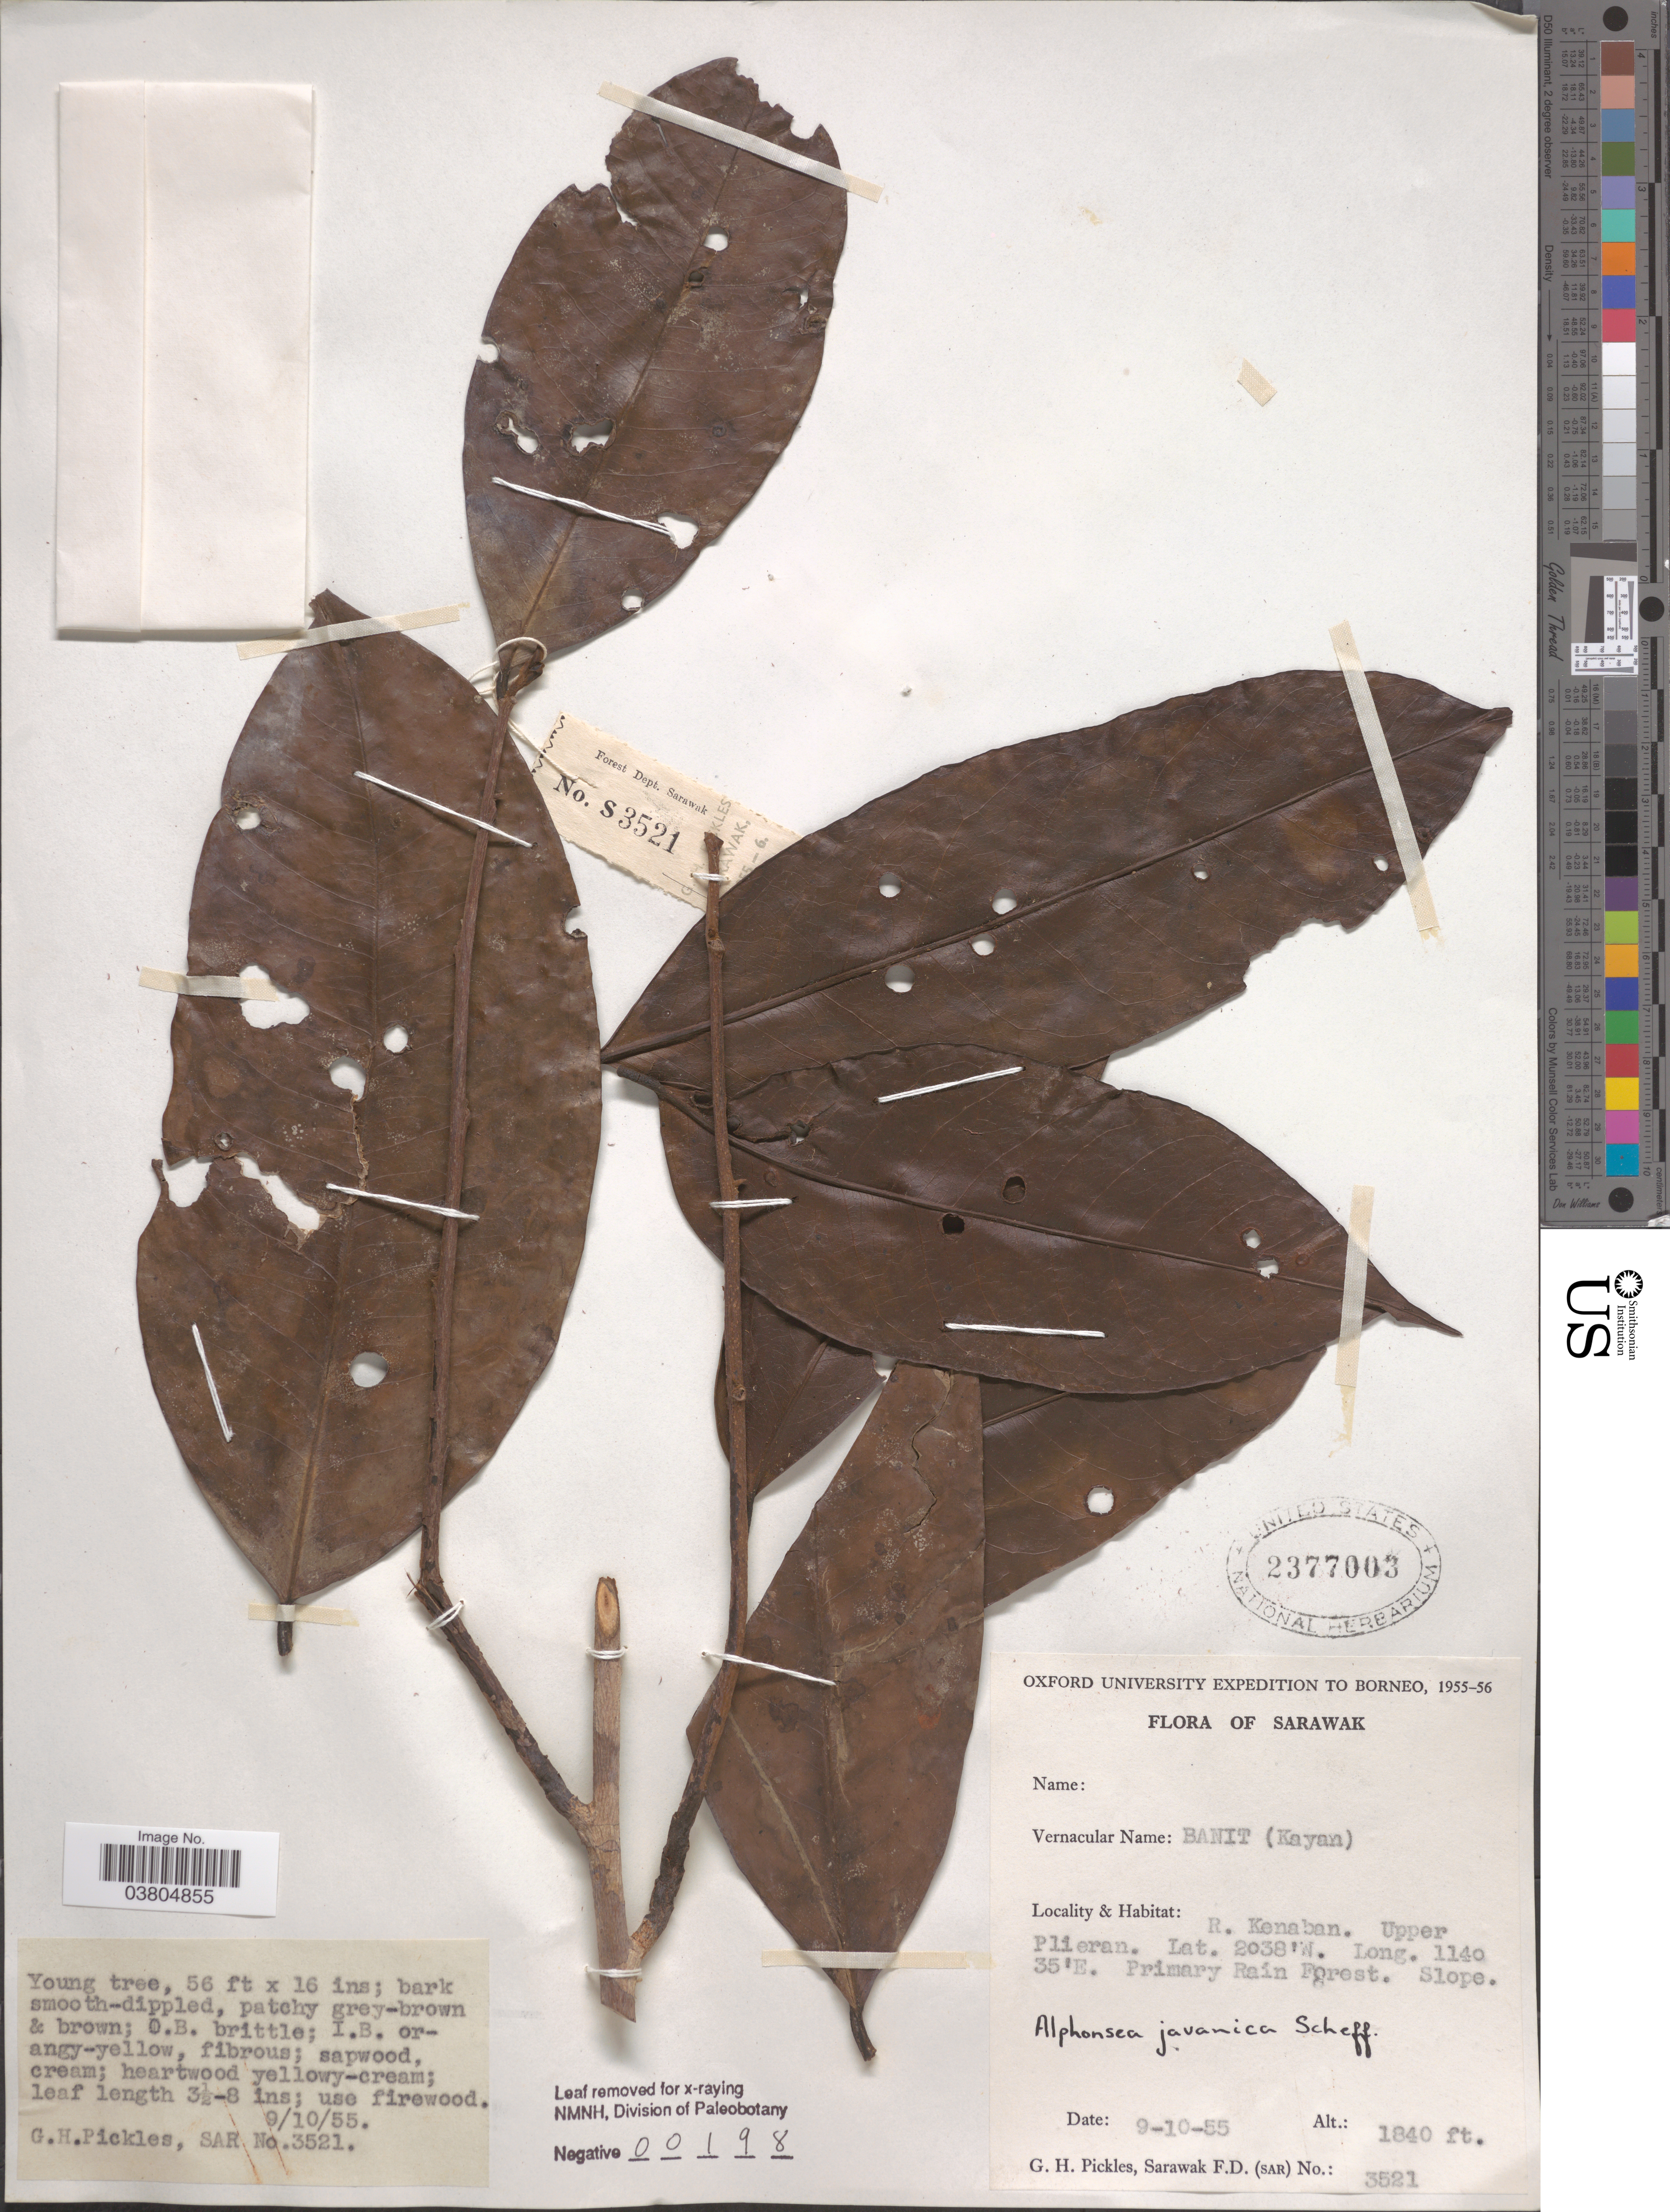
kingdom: Plantae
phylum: Tracheophyta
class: Magnoliopsida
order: Magnoliales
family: Annonaceae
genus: Alphonsea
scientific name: Alphonsea javanica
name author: Scheff.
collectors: G. Pickles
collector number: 3521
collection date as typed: Transcribed d/m/y: 9/10/55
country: Malaysia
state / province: Sarawak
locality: R. Kenaban. Upper Plieran.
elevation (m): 561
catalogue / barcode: US 2377003